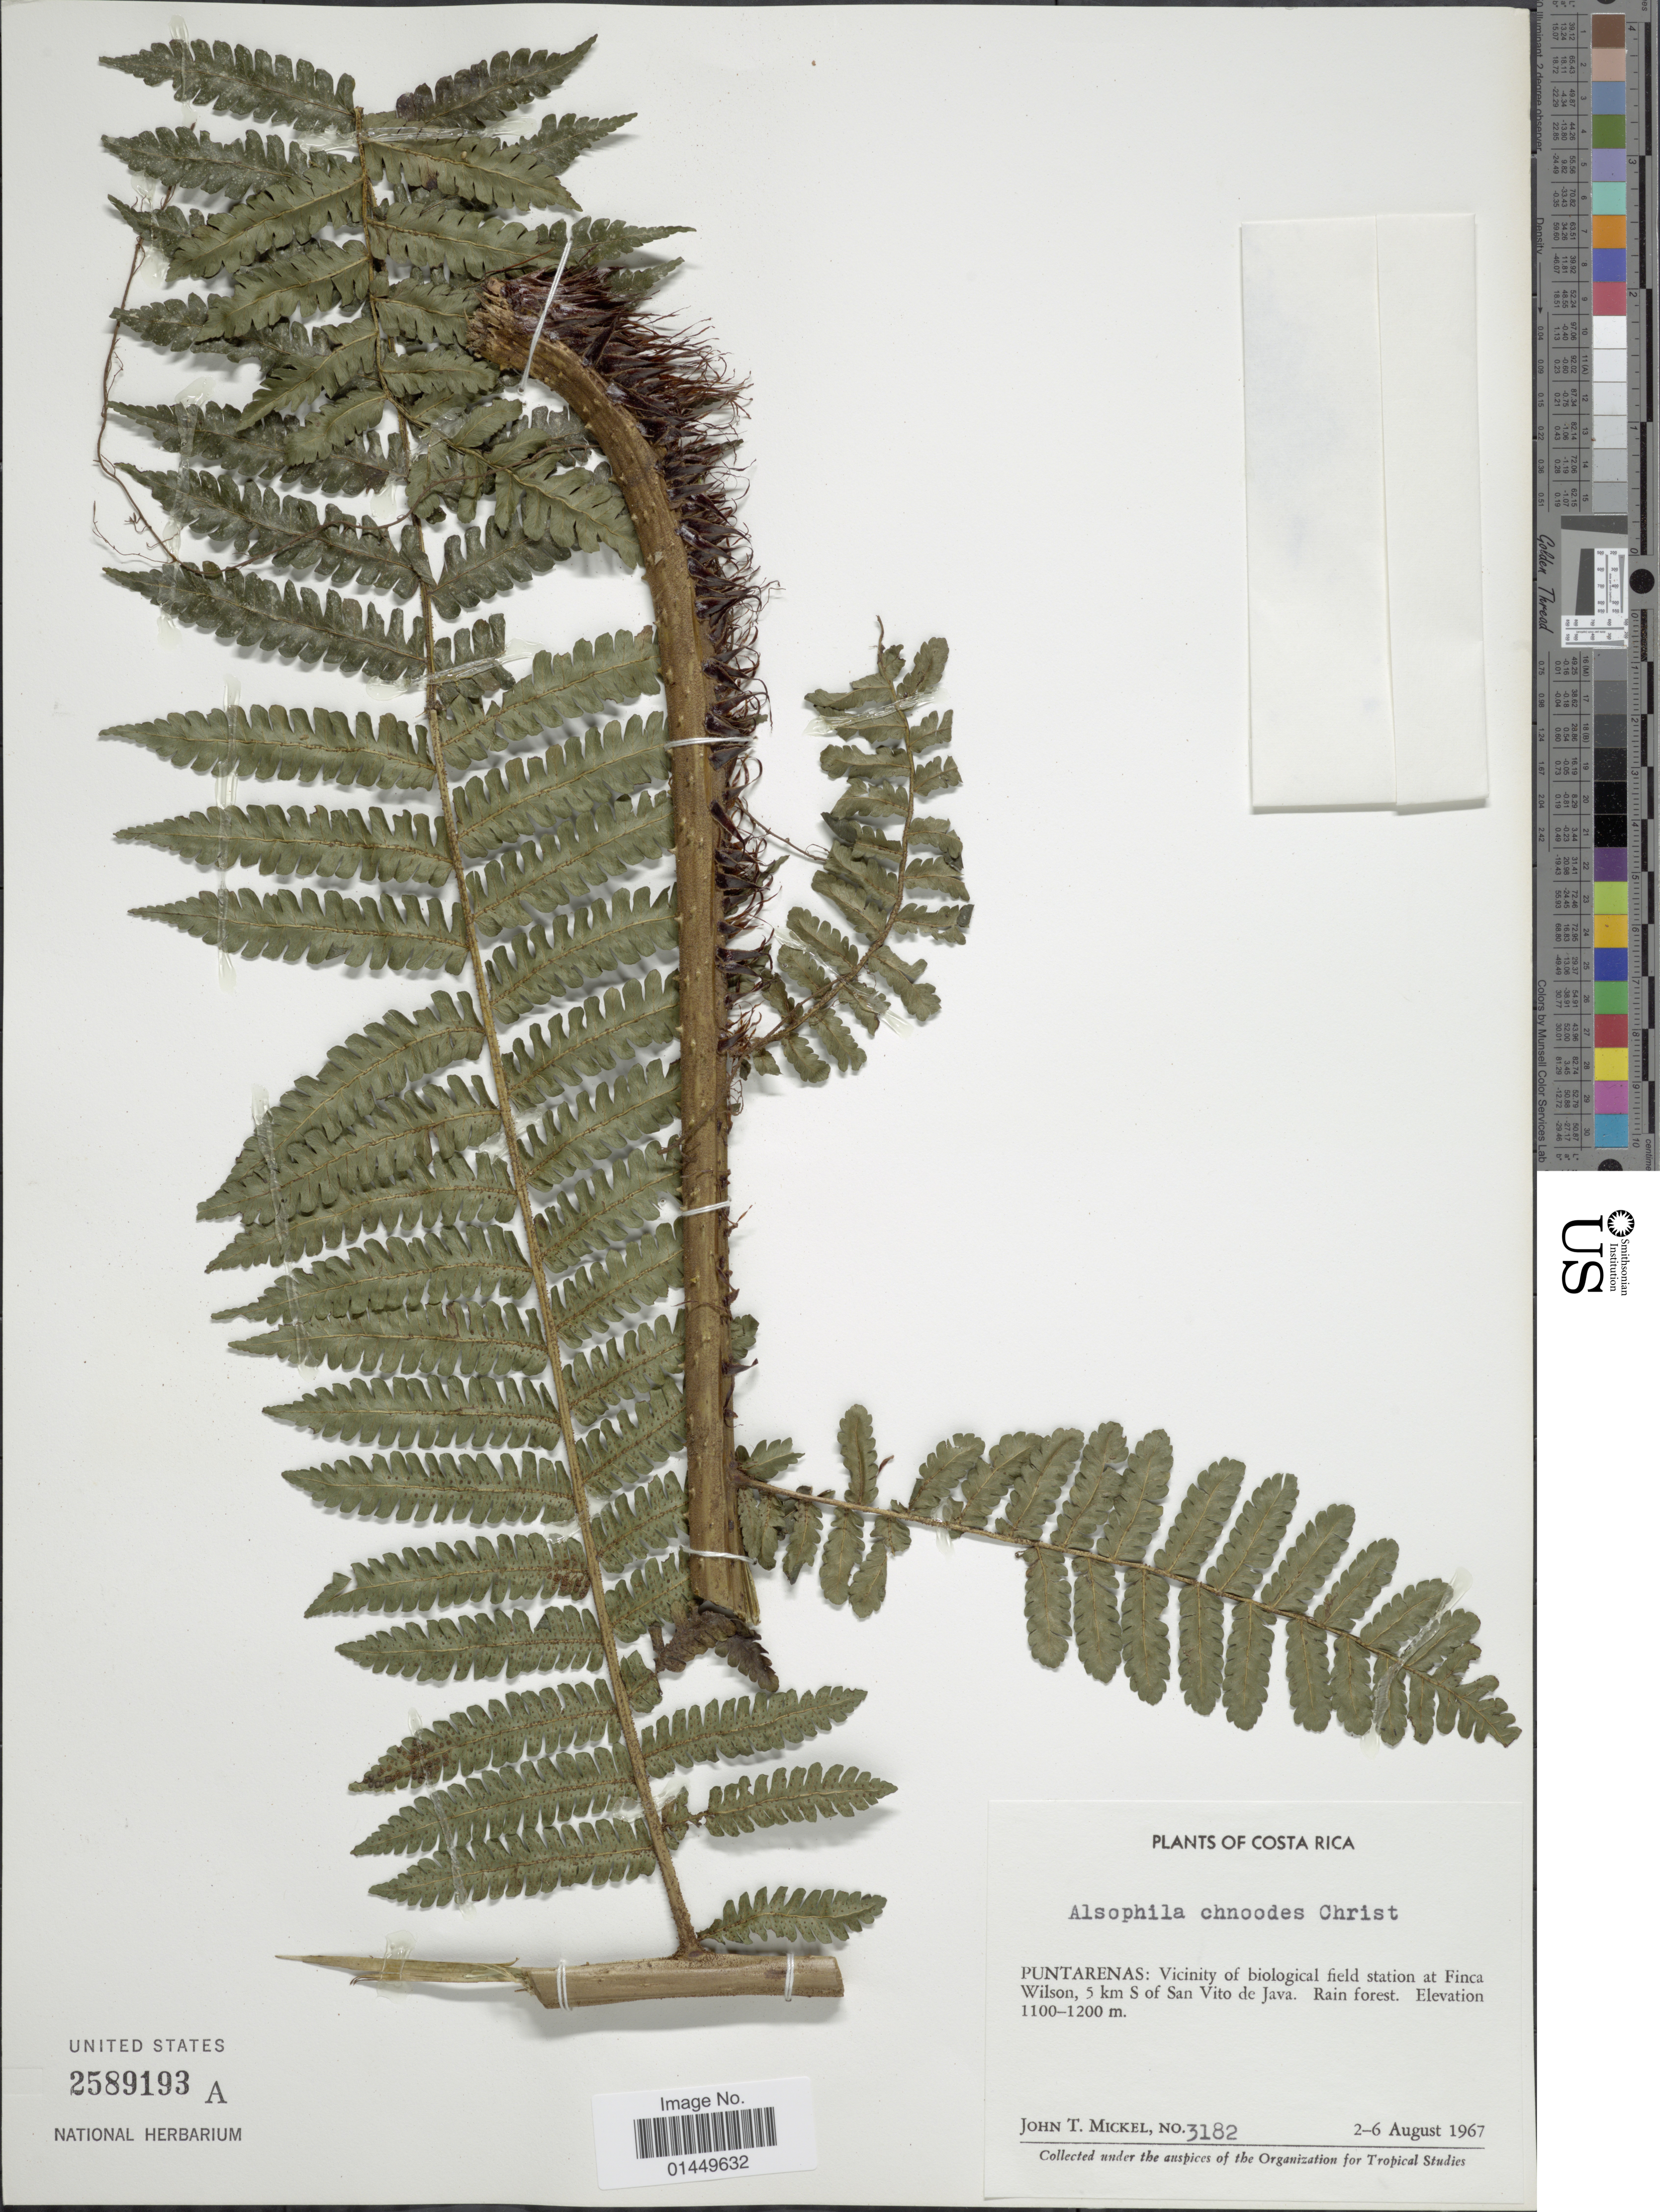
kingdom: Plantae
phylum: Tracheophyta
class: Polypodiopsida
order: Cyatheales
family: Cyatheaceae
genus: Cyathea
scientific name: Cyathea schiedeana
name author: (C. Presl) Domin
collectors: J. T. Mickel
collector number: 3182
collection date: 1967-08-02/1967-08-06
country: Costa Rica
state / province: Puntarenas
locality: Puntarenas: Vicinity of biological field station at Finca Wilson, 5 km S of San Vito de Java, Rain Forest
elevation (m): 1100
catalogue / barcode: US 2589193A